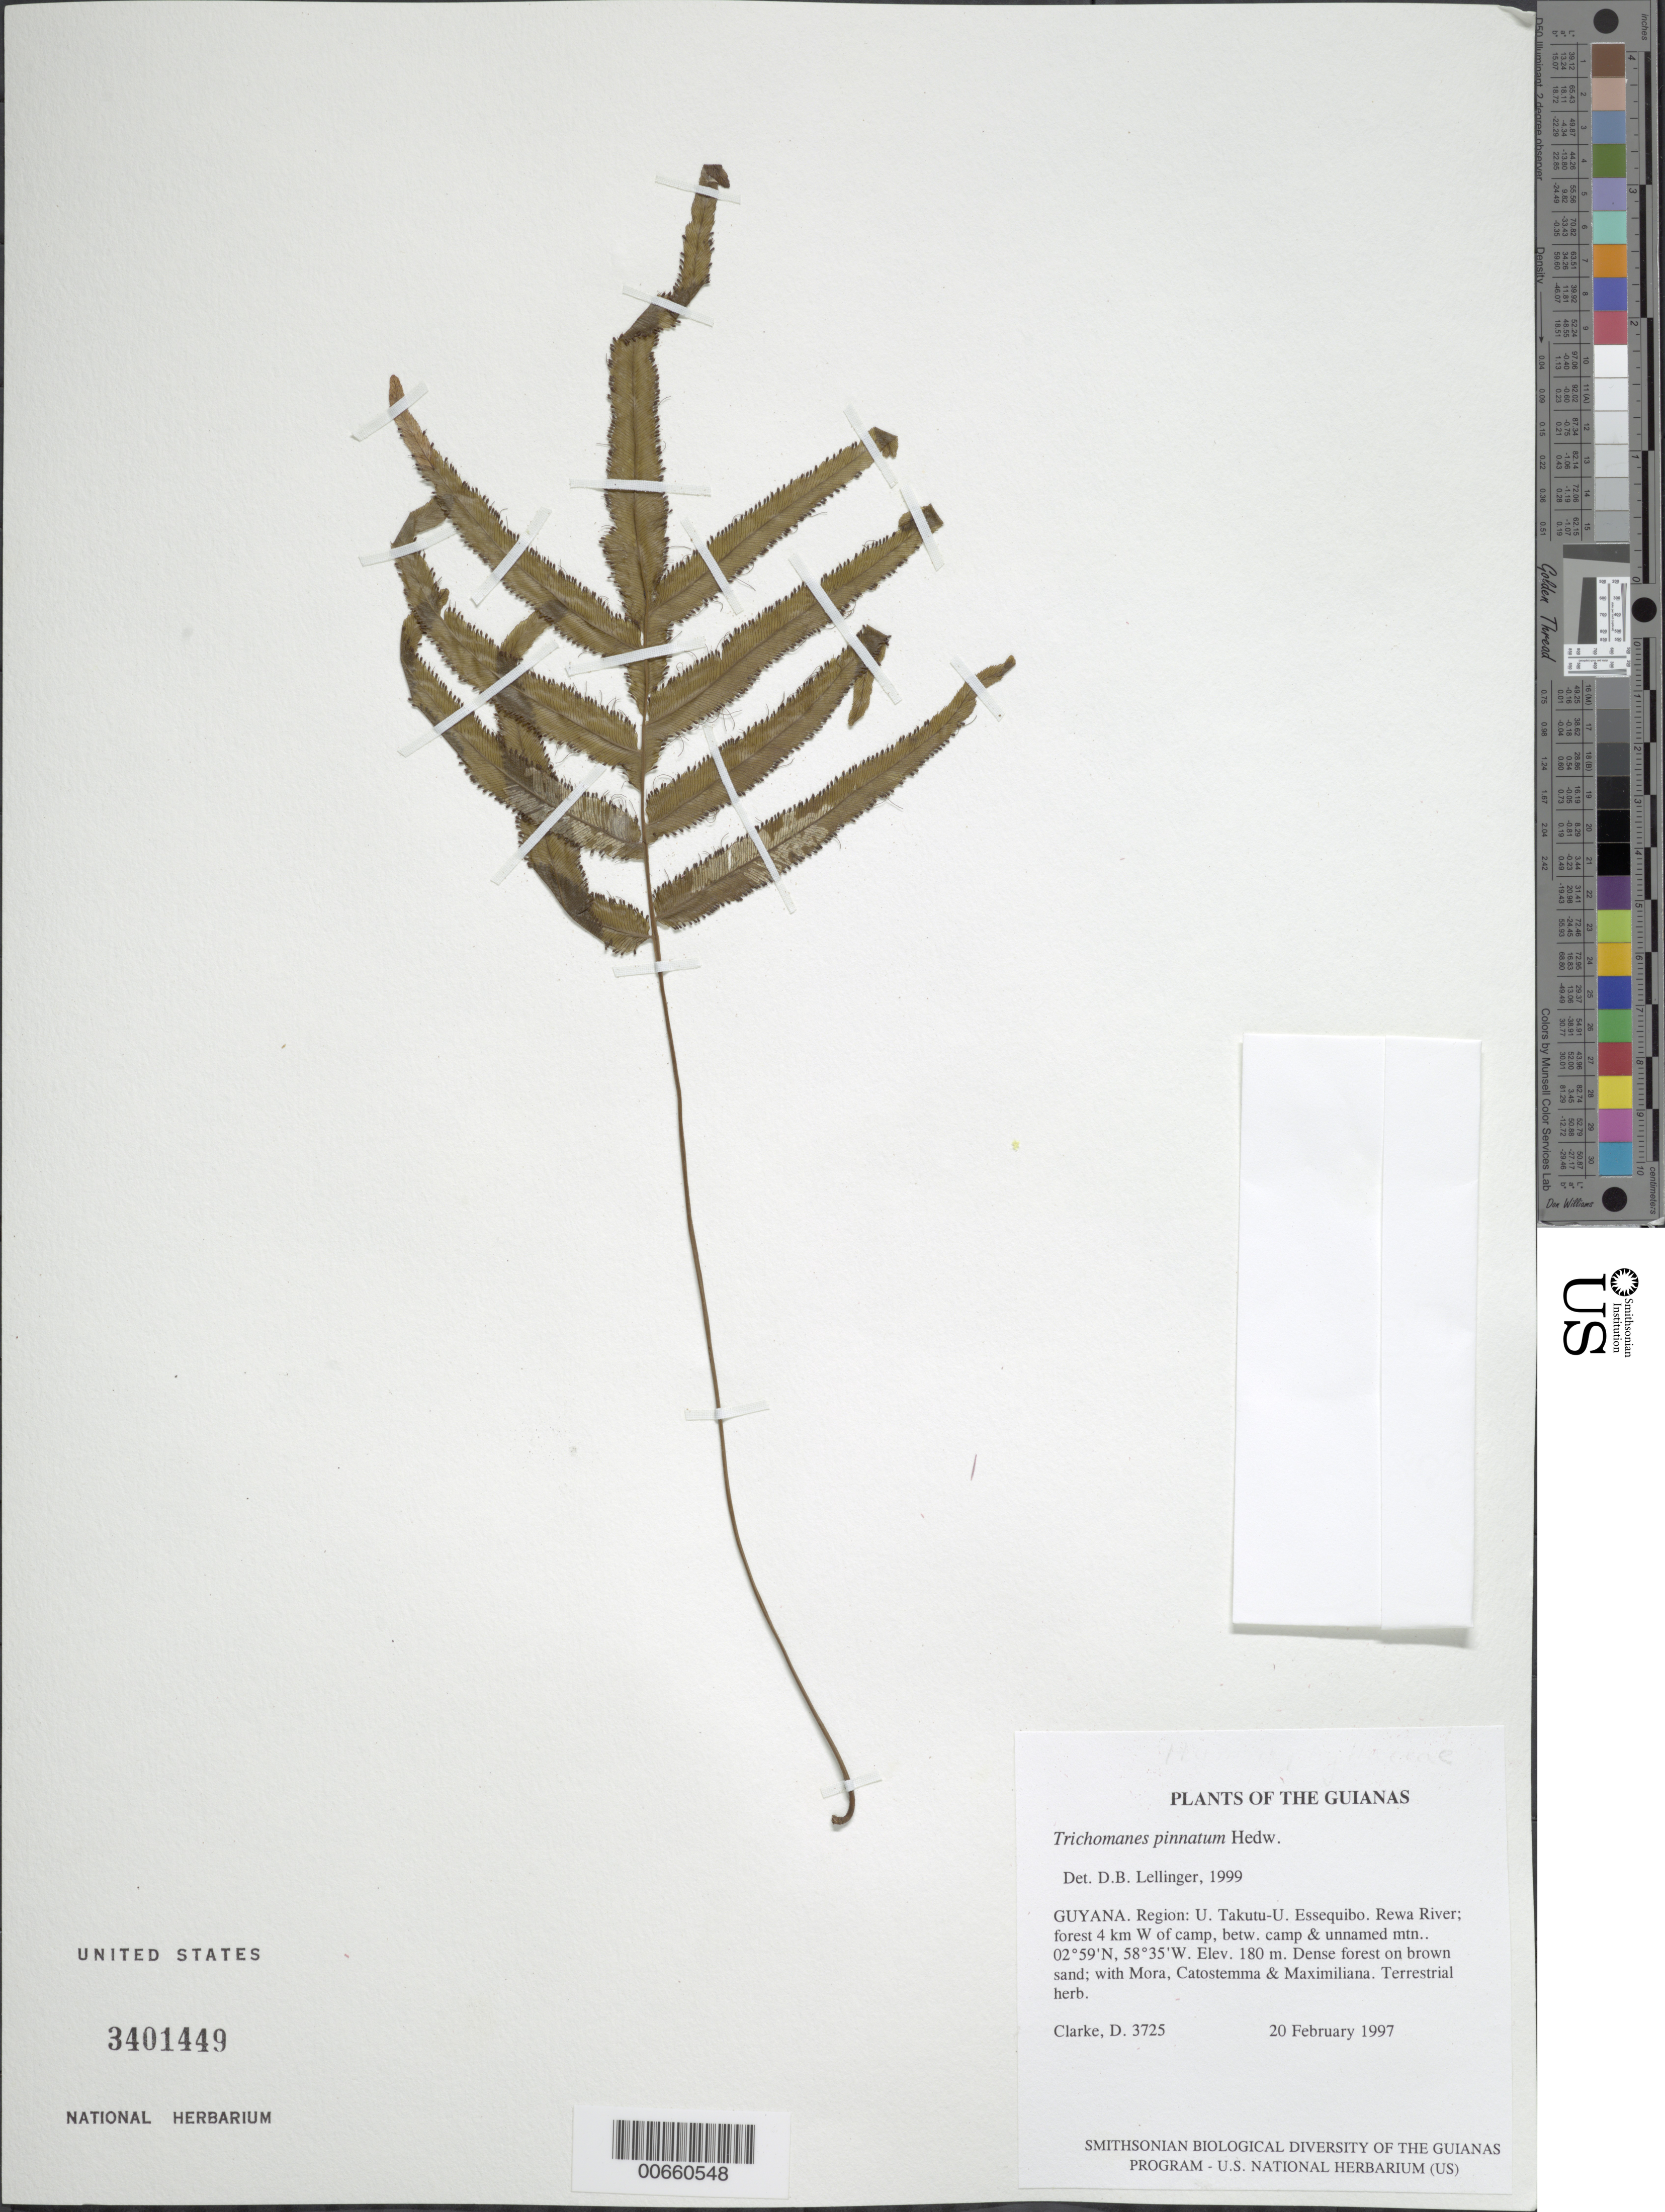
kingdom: Plantae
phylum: Tracheophyta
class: Polypodiopsida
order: Hymenophyllales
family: Hymenophyllaceae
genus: Trichomanes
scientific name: Trichomanes pinnatum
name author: Hedw.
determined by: Lellinger, David B., (BOT), Smithsonian Institution - National Museum of Natural History (UNITED STATES)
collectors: H. D. Clarke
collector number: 3725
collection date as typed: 20 February 1997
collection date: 1997-02-20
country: Guyana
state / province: U. Takutu-U. Essequibo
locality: Rewa River; forest 4 km W of camp, betw. camp & unnamed mtn.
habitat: Dense forest on brown sand; with Mora, Catostemma & Maximiliana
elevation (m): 180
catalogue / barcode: US 3401449